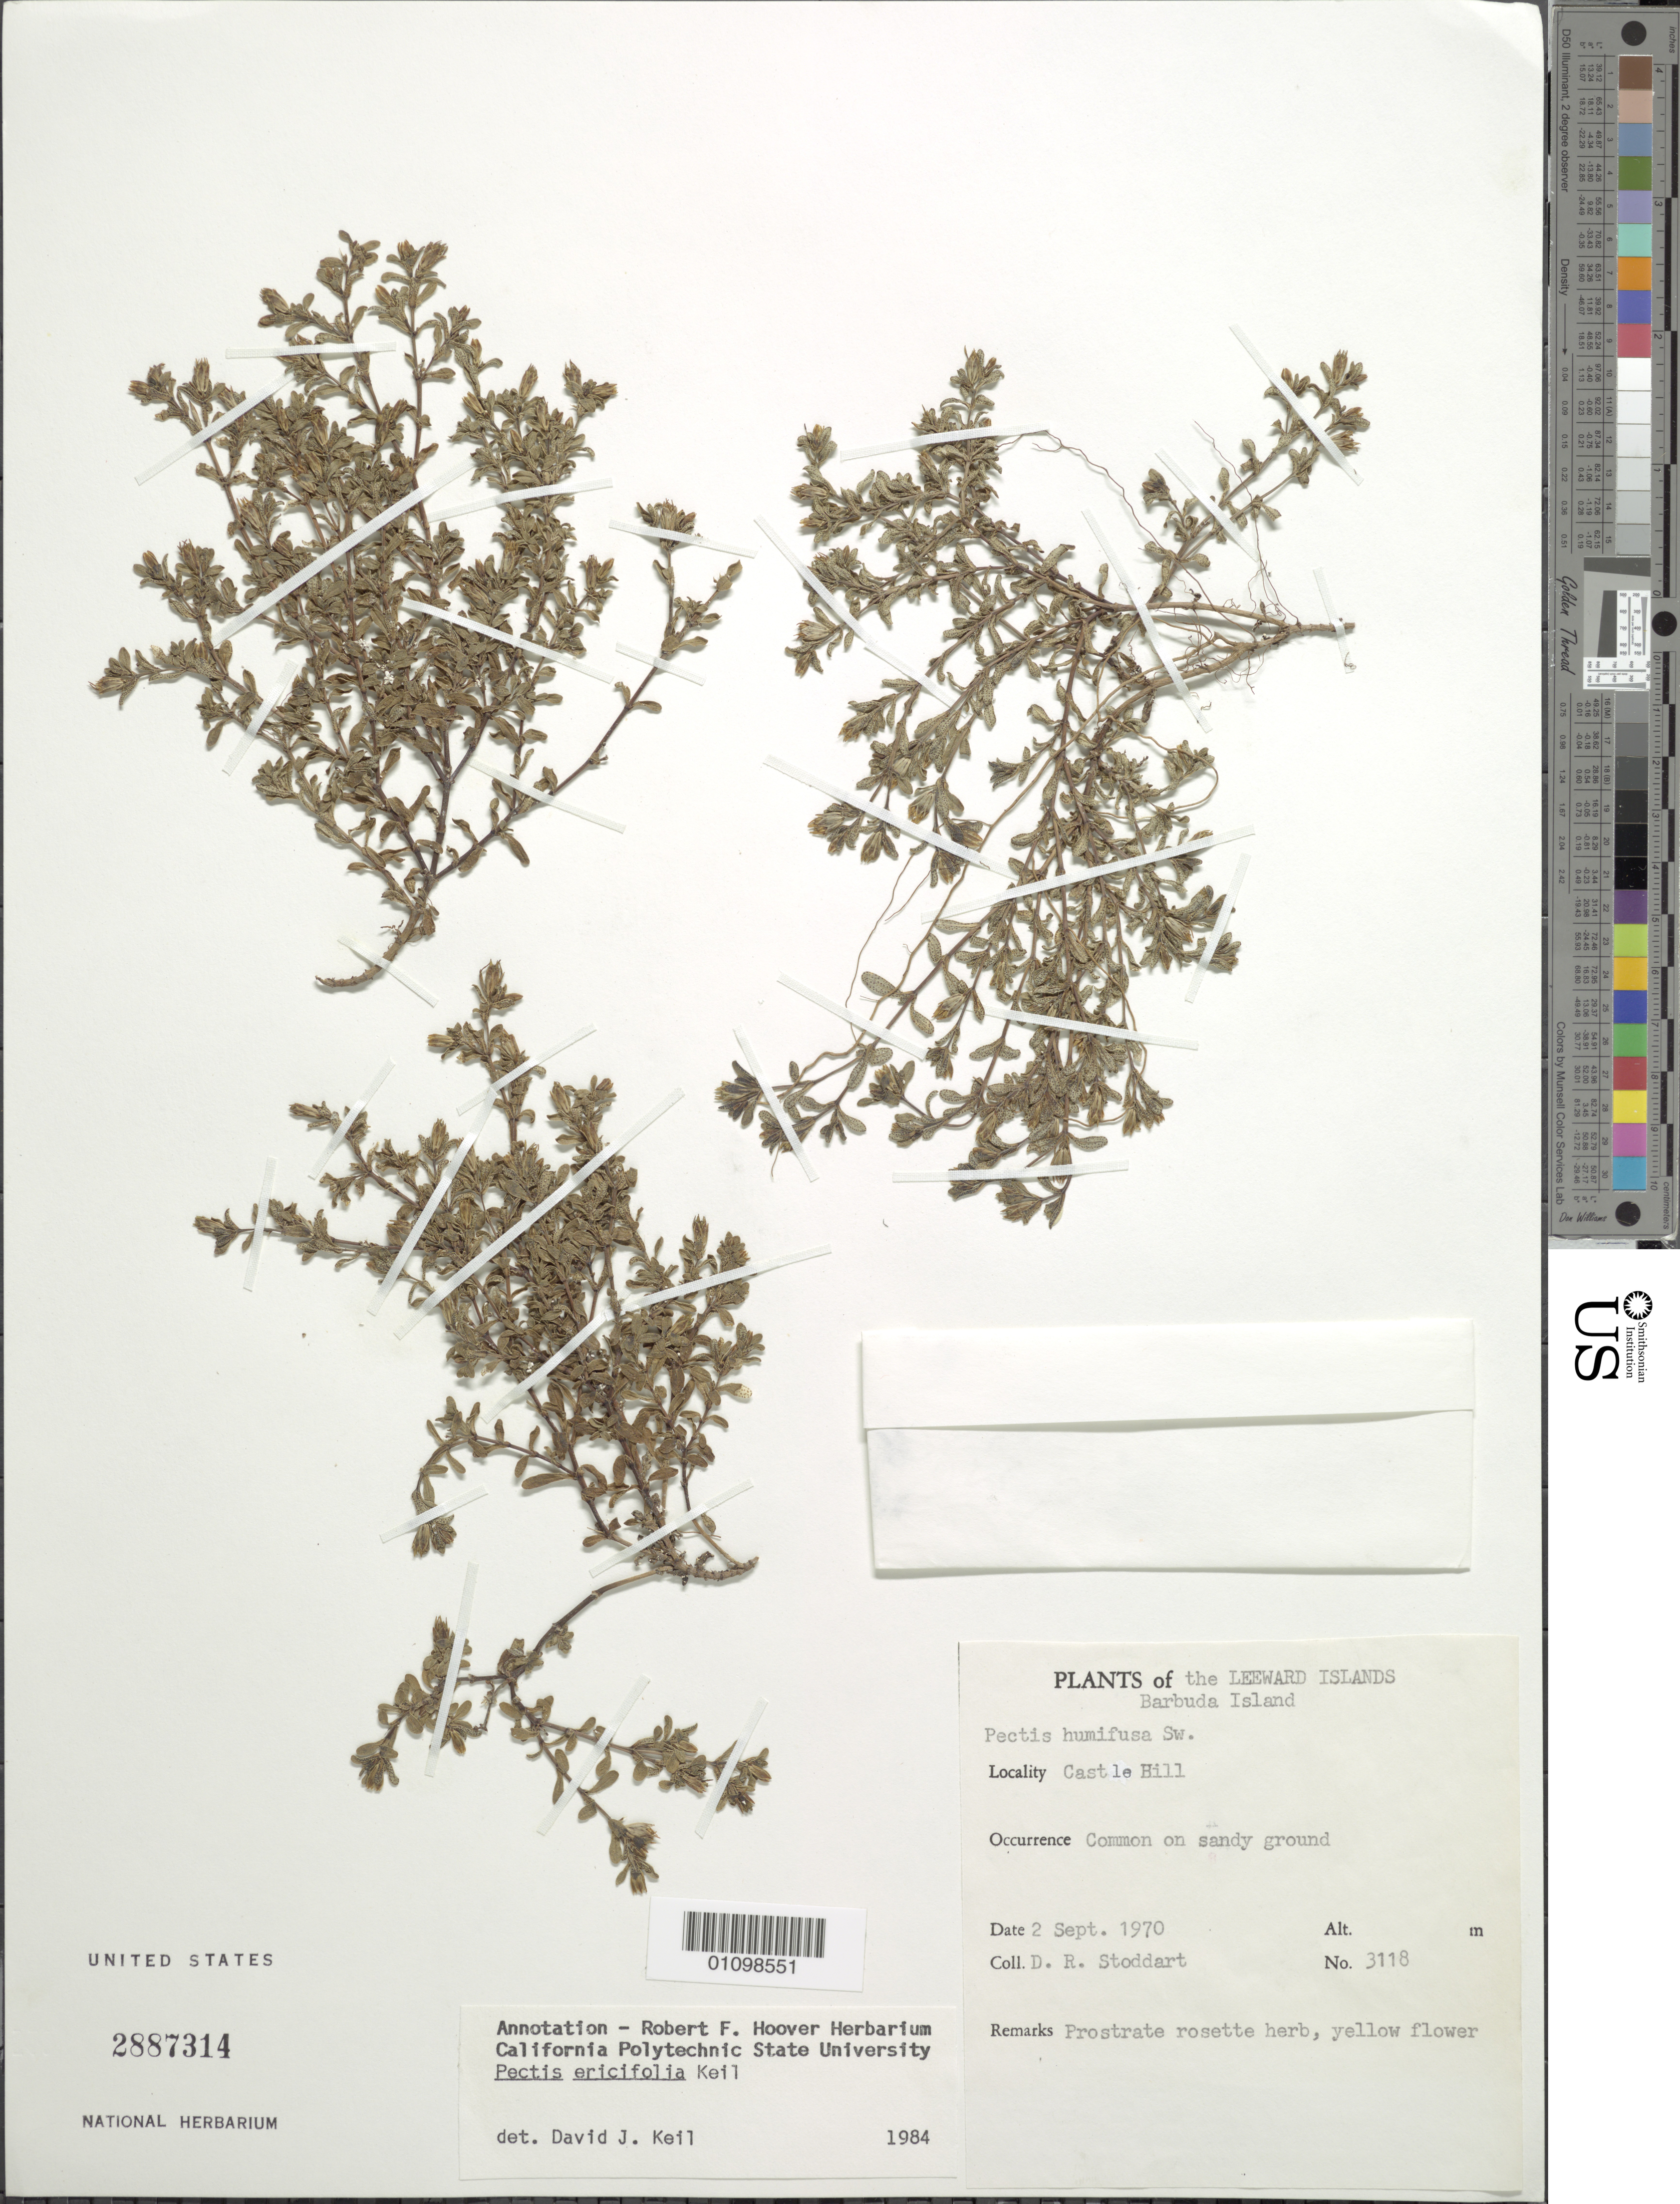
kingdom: Plantae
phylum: Tracheophyta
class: Magnoliopsida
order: Asterales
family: Asteraceae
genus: Pectis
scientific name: Pectis ericifolia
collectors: D. R. Stoddart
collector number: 3118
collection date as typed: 02 Sep 1970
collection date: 1970-09-02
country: Antigua and Barbuda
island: Barbuda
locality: Castle Hill. Common on sandy ground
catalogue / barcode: US 2887314